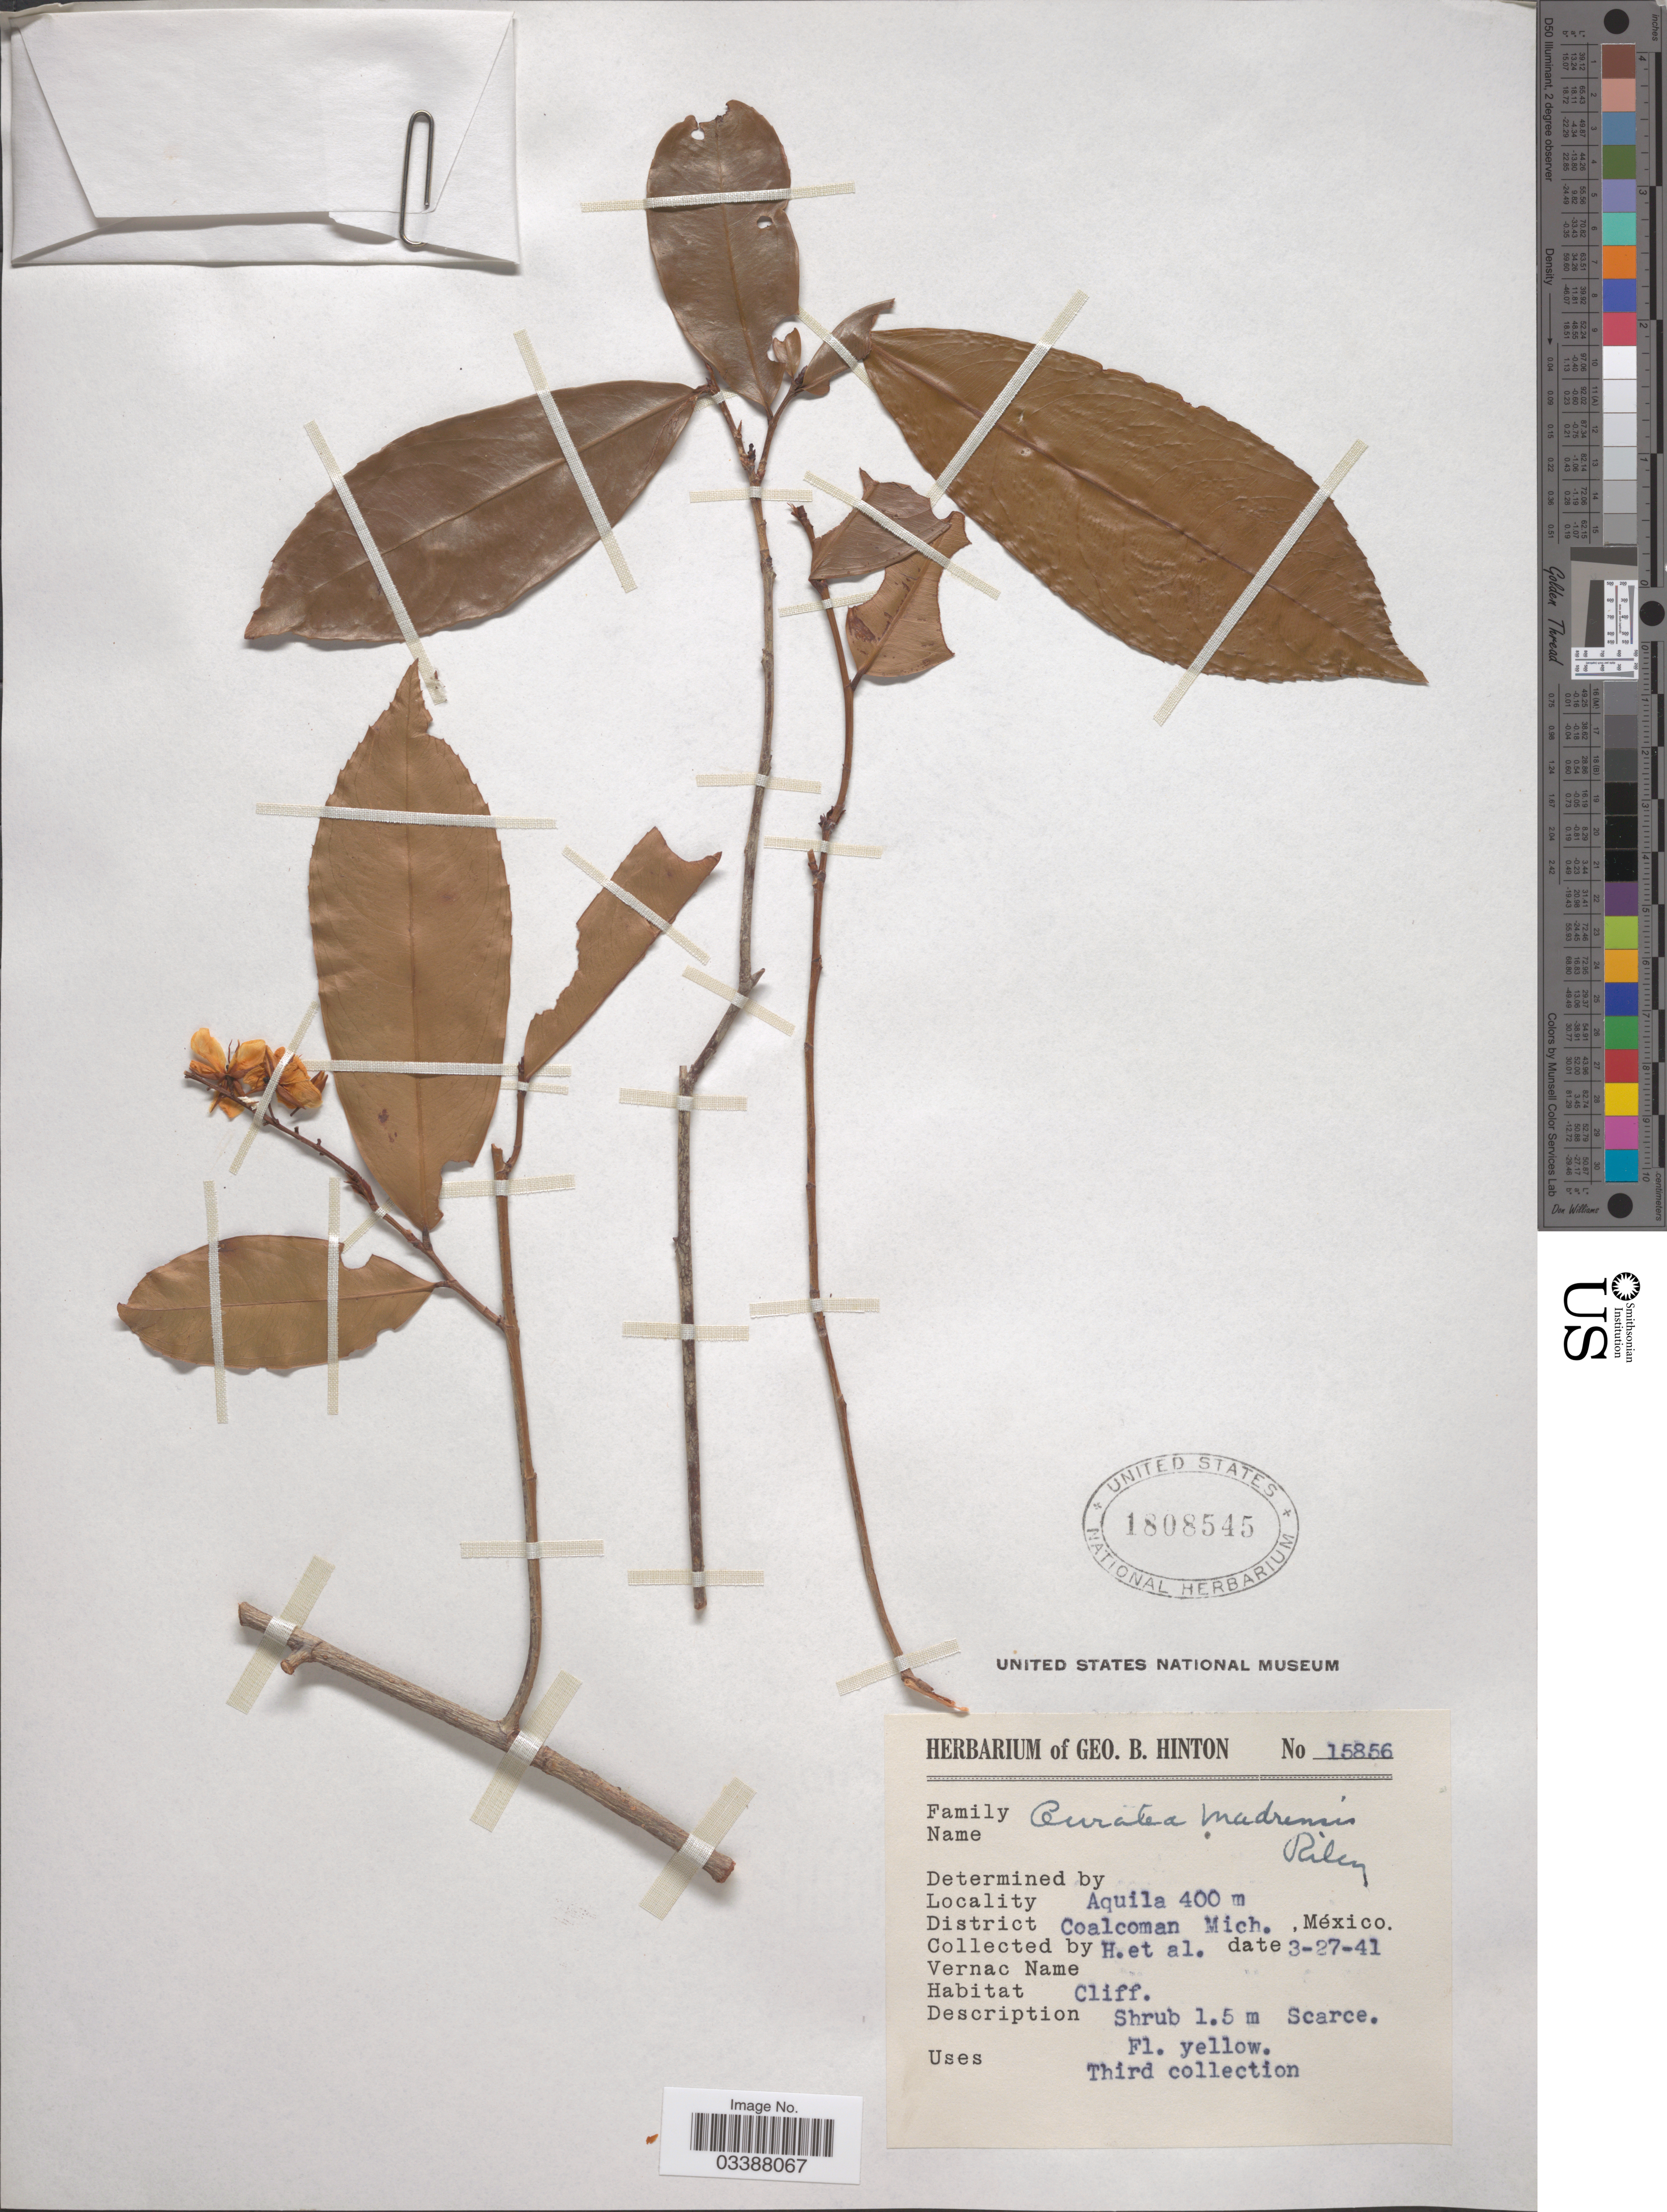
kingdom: Plantae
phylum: Tracheophyta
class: Magnoliopsida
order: Malpighiales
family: Ochnaceae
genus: Ouratea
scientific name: Ouratea madrensis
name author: L. Riley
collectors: G. B. Hinton & et al.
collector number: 15856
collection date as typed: Transcribed d/m/y: 27/3/41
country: Mexico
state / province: Michoacán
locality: Aquila District Coalcoman.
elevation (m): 400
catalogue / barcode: US 1808545